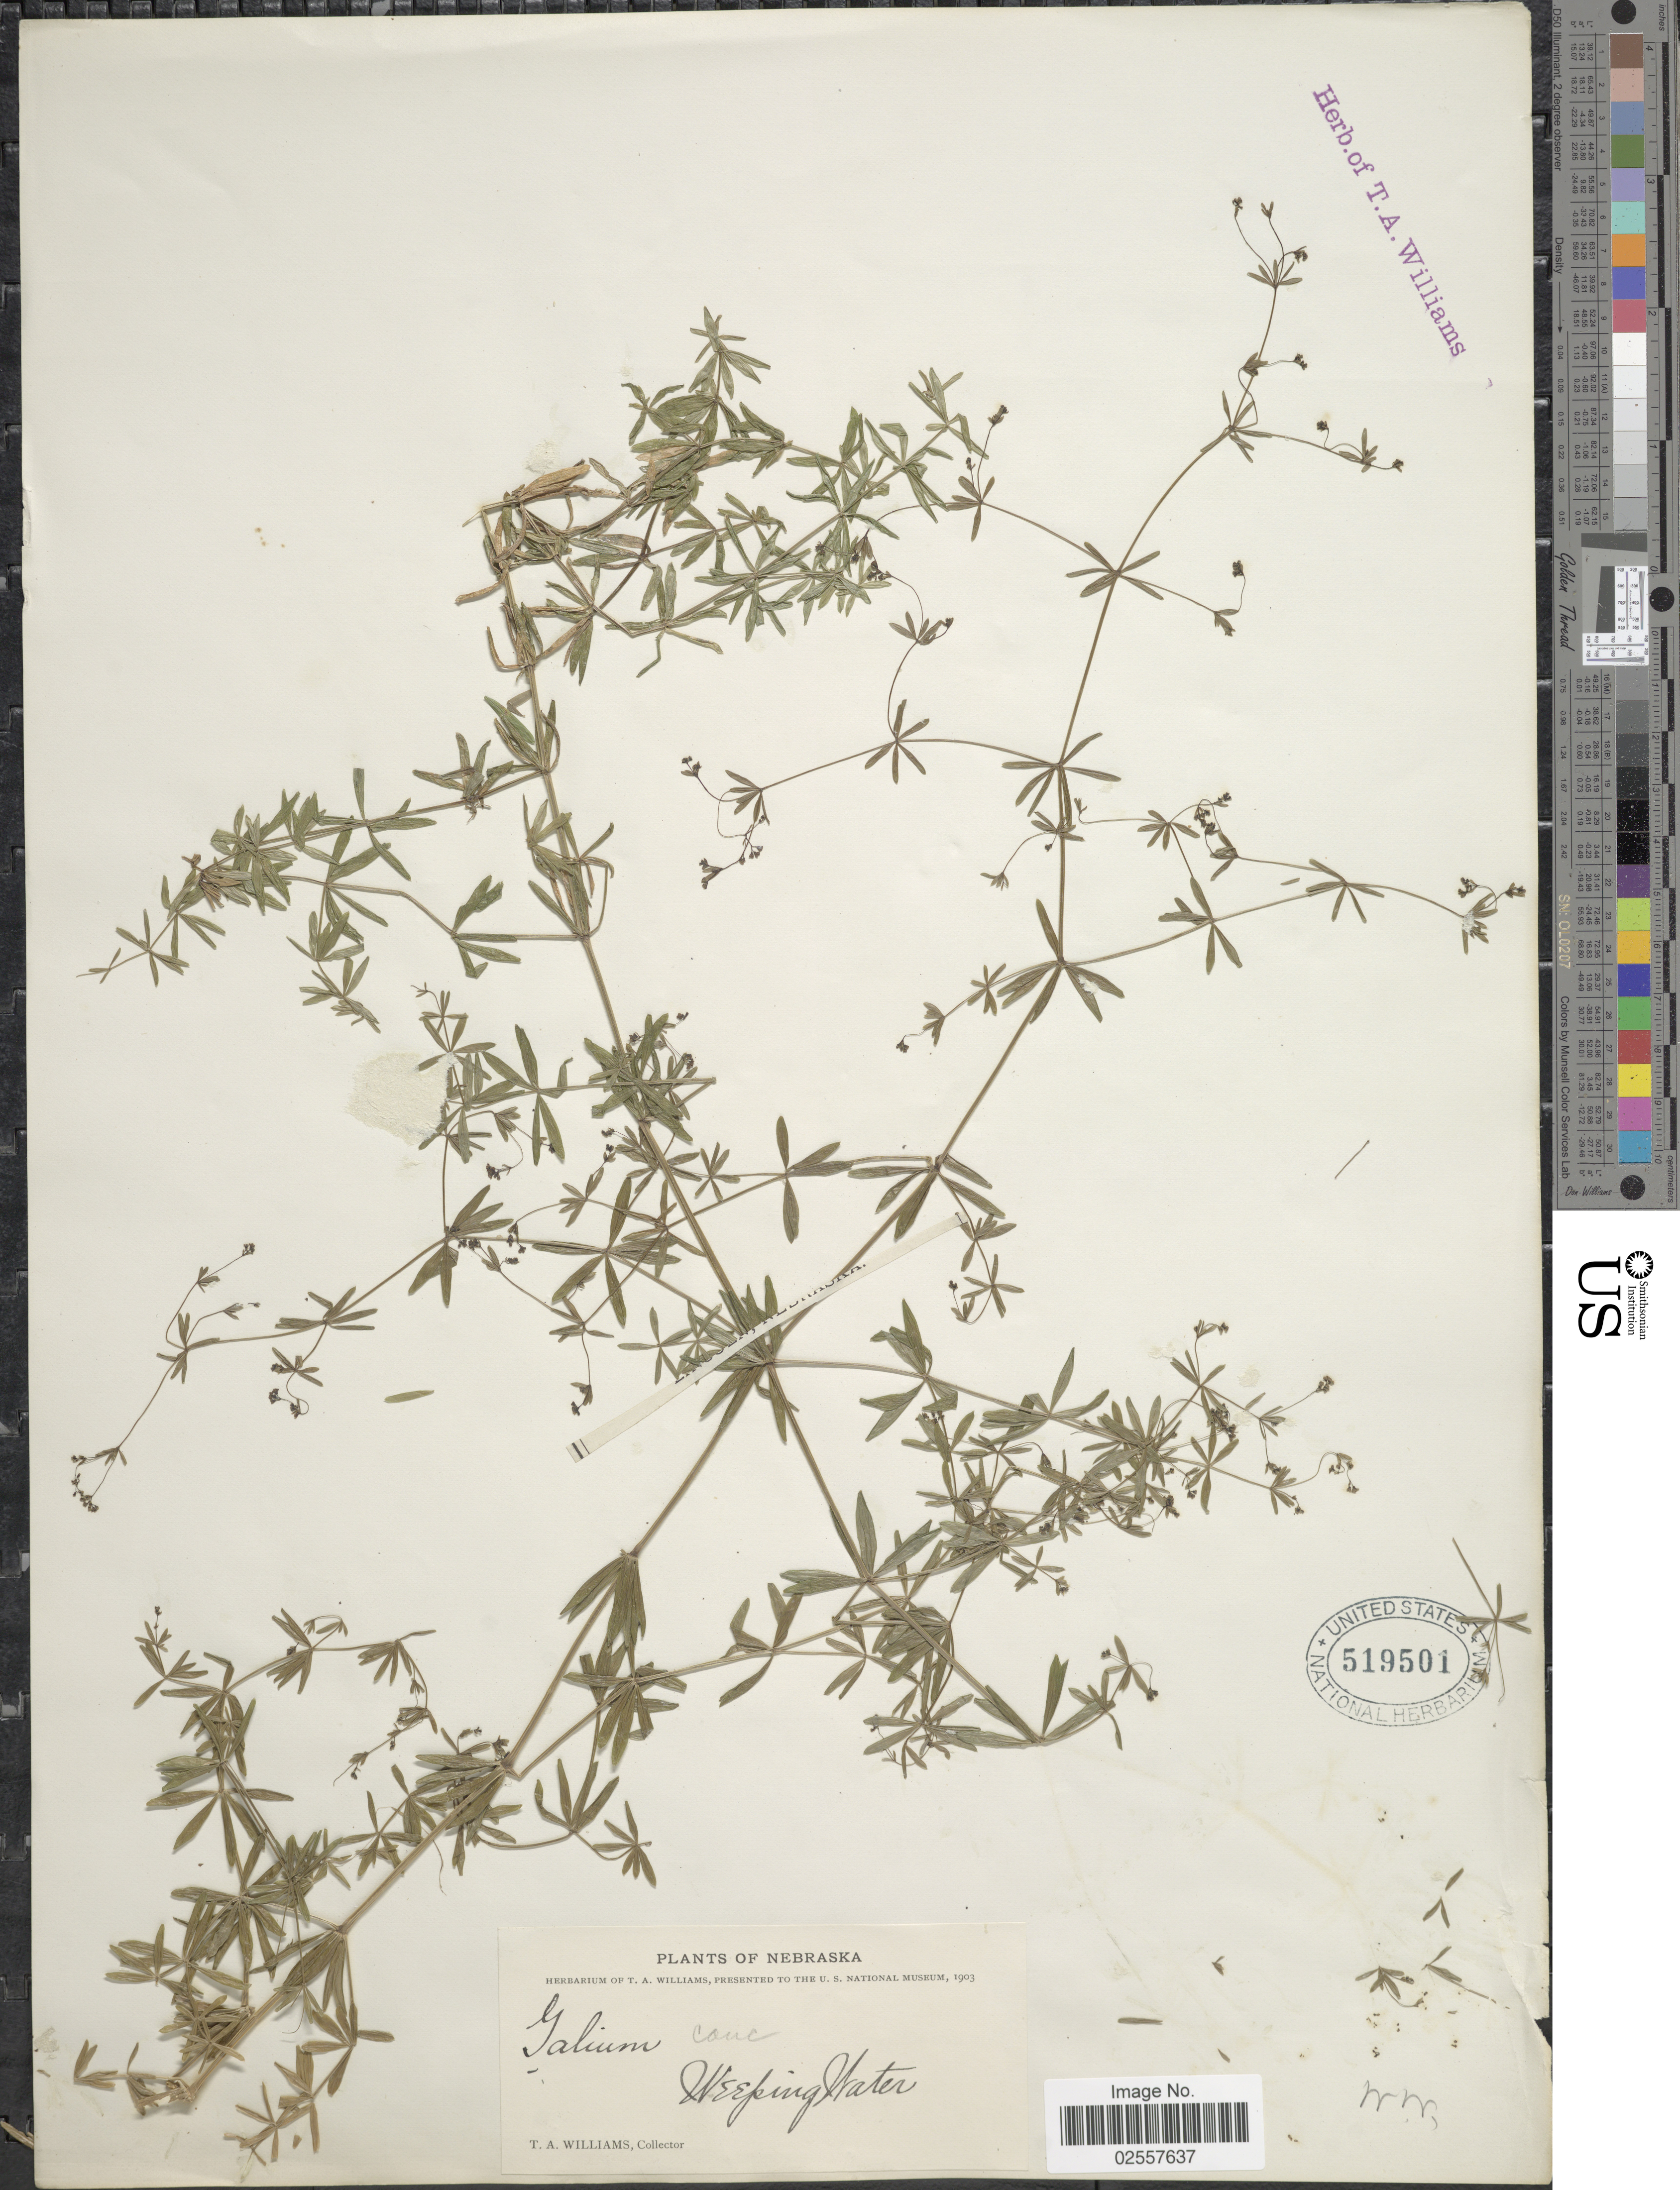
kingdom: Plantae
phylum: Tracheophyta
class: Magnoliopsida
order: Gentianales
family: Rubiaceae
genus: Galium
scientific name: Galium concinnum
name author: Torr. & A. Gray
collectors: T. A. Williams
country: United States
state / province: Nebraska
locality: Weeping Water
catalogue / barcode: US 519501